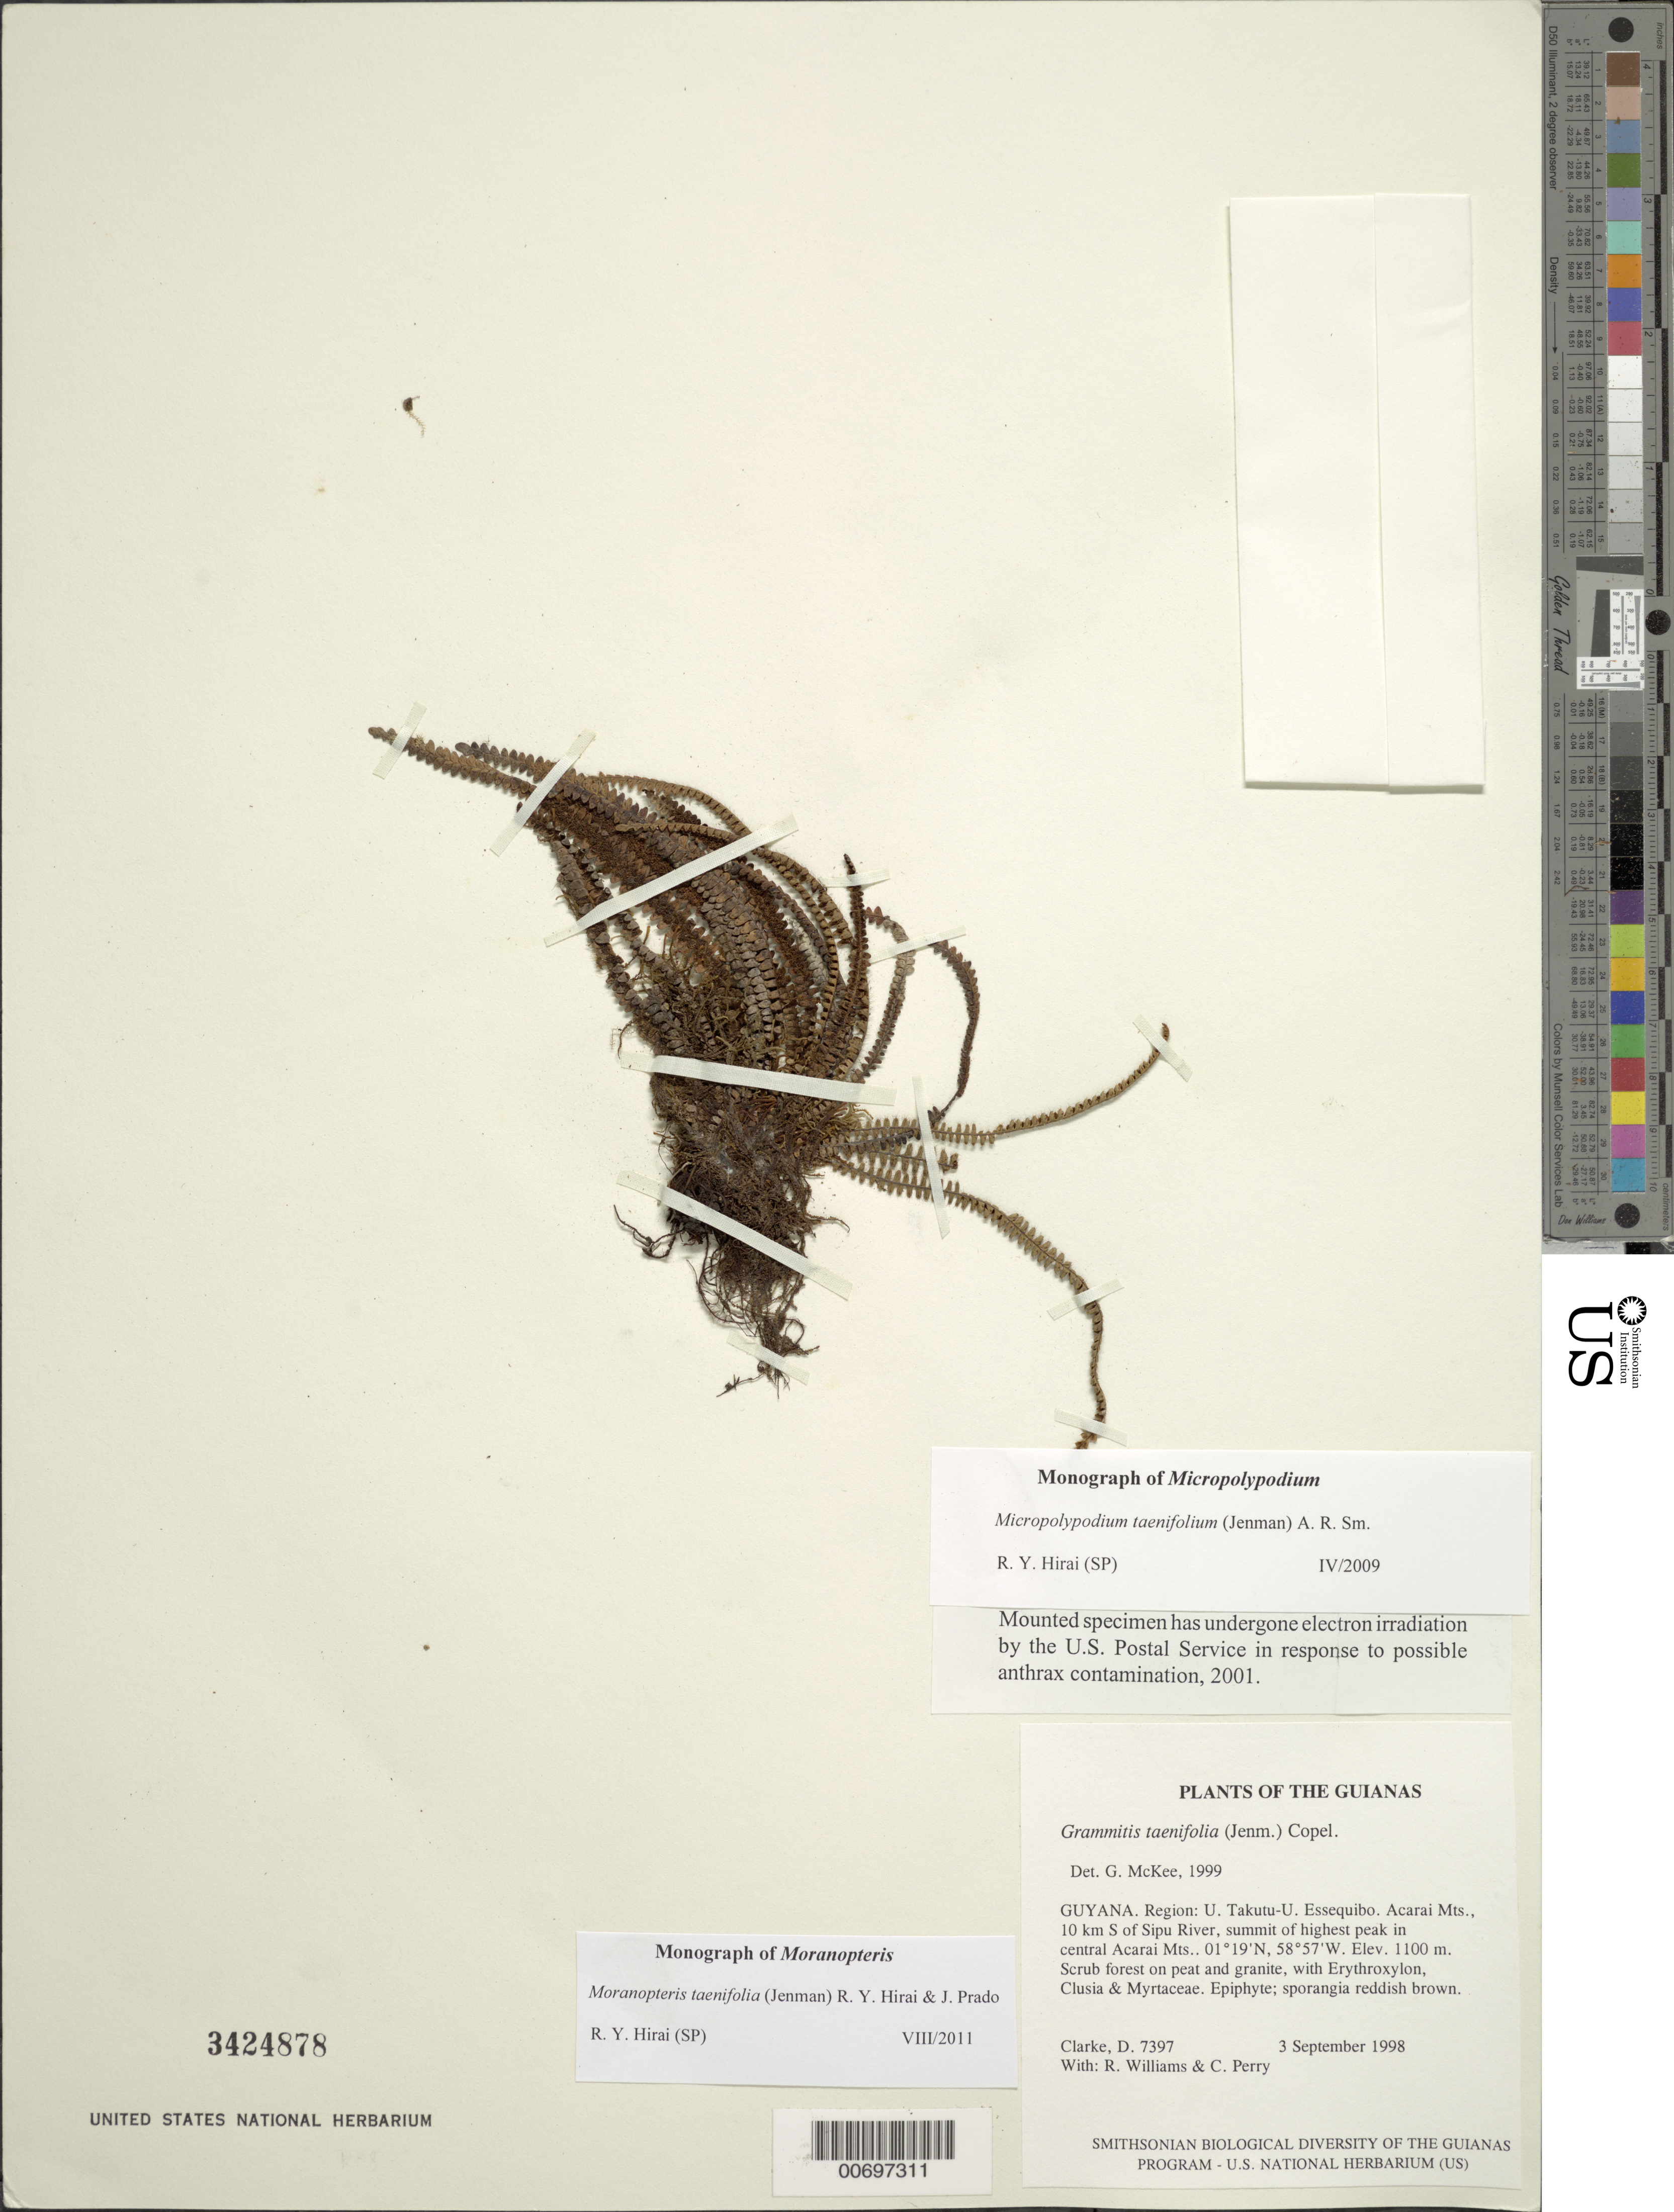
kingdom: Plantae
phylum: Tracheophyta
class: Polypodiopsida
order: Polypodiales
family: Polypodiaceae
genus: Moranopteris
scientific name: Moranopteris taenifolia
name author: (Jenman) R. Y. Hirai & J. Prado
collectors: H. D. Clarke, R. Williams & C. Perry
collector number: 7397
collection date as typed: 3 September 1998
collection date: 1998-09-03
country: Guyana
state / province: U. Takutu-U. Essequibo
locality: Acarai Mts., 10 km S of Sipu River, summit of highest peak in central Acarai Mts.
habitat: Scrub forest on peat and granite, with Erythroxylum, Clusia & Myrtaceae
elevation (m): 1100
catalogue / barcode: US 3424878